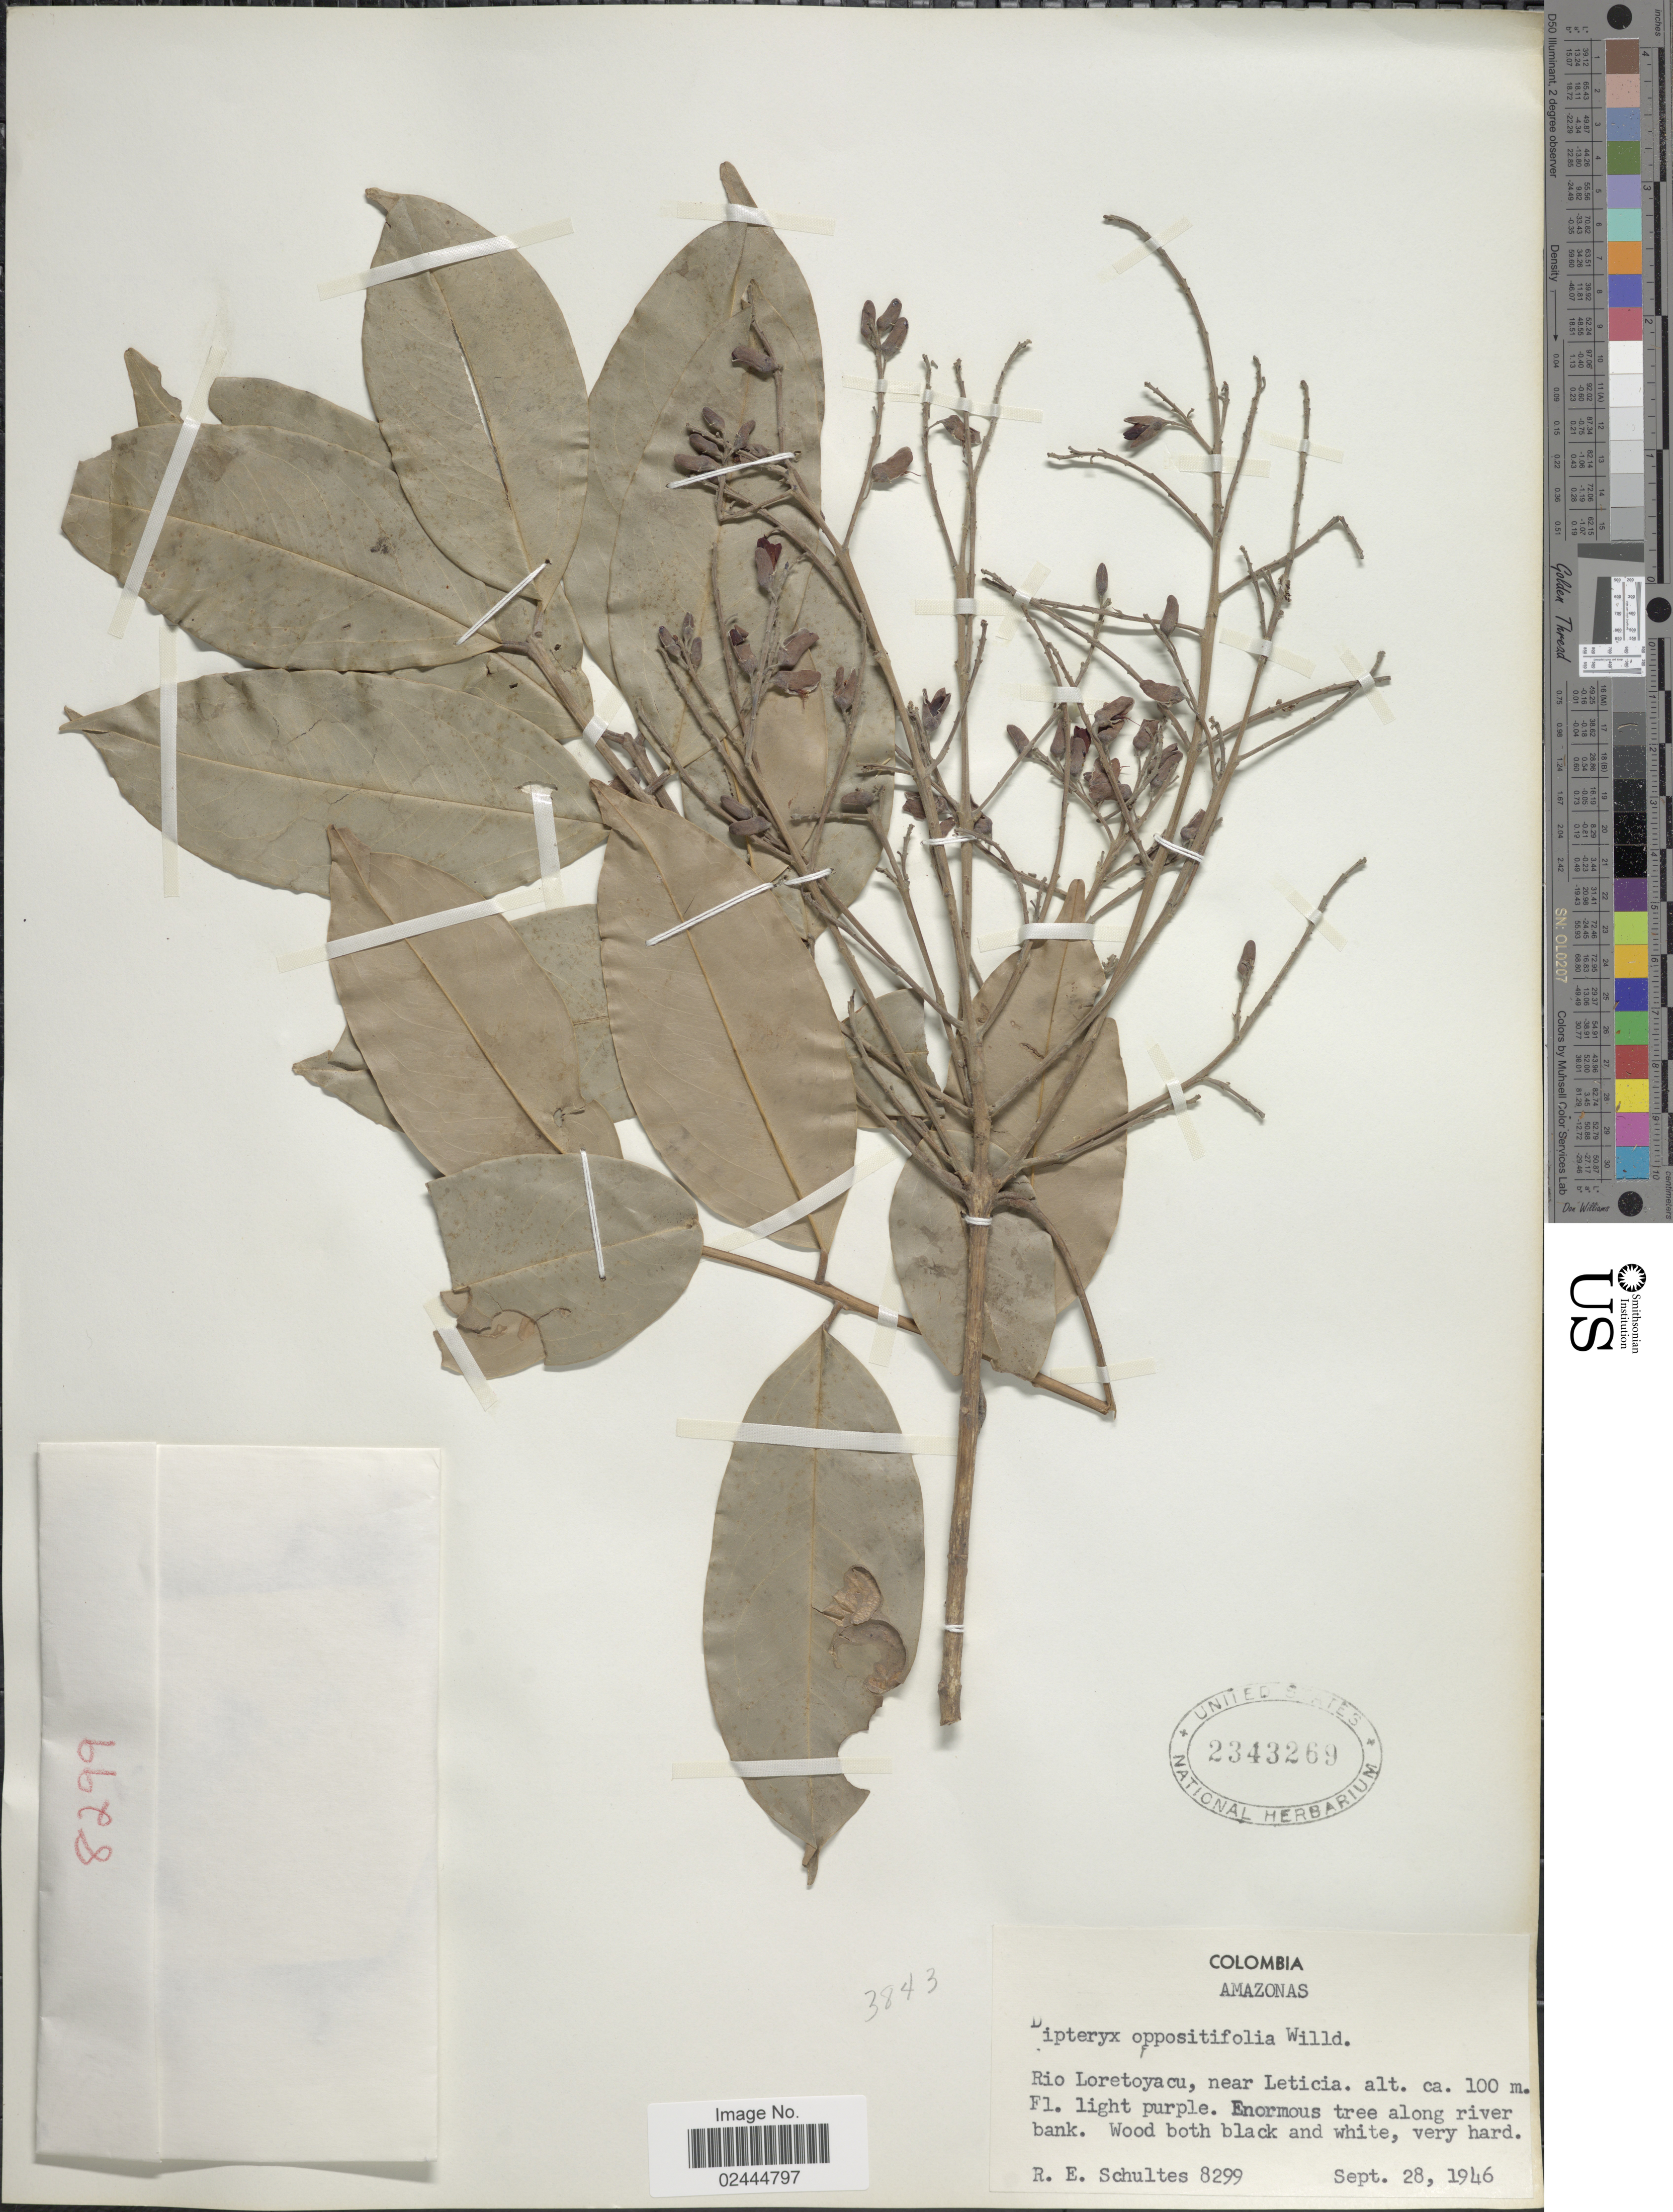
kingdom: Plantae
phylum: Tracheophyta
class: Magnoliopsida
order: Fabales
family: Fabaceae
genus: Taralea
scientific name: Taralea oppositifolia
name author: Aubl.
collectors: R. E. Schultes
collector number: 8299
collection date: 1946-09-28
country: Colombia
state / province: Amazônas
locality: Rio Loretoyacu, near Leticia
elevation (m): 100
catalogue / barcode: US 2343269